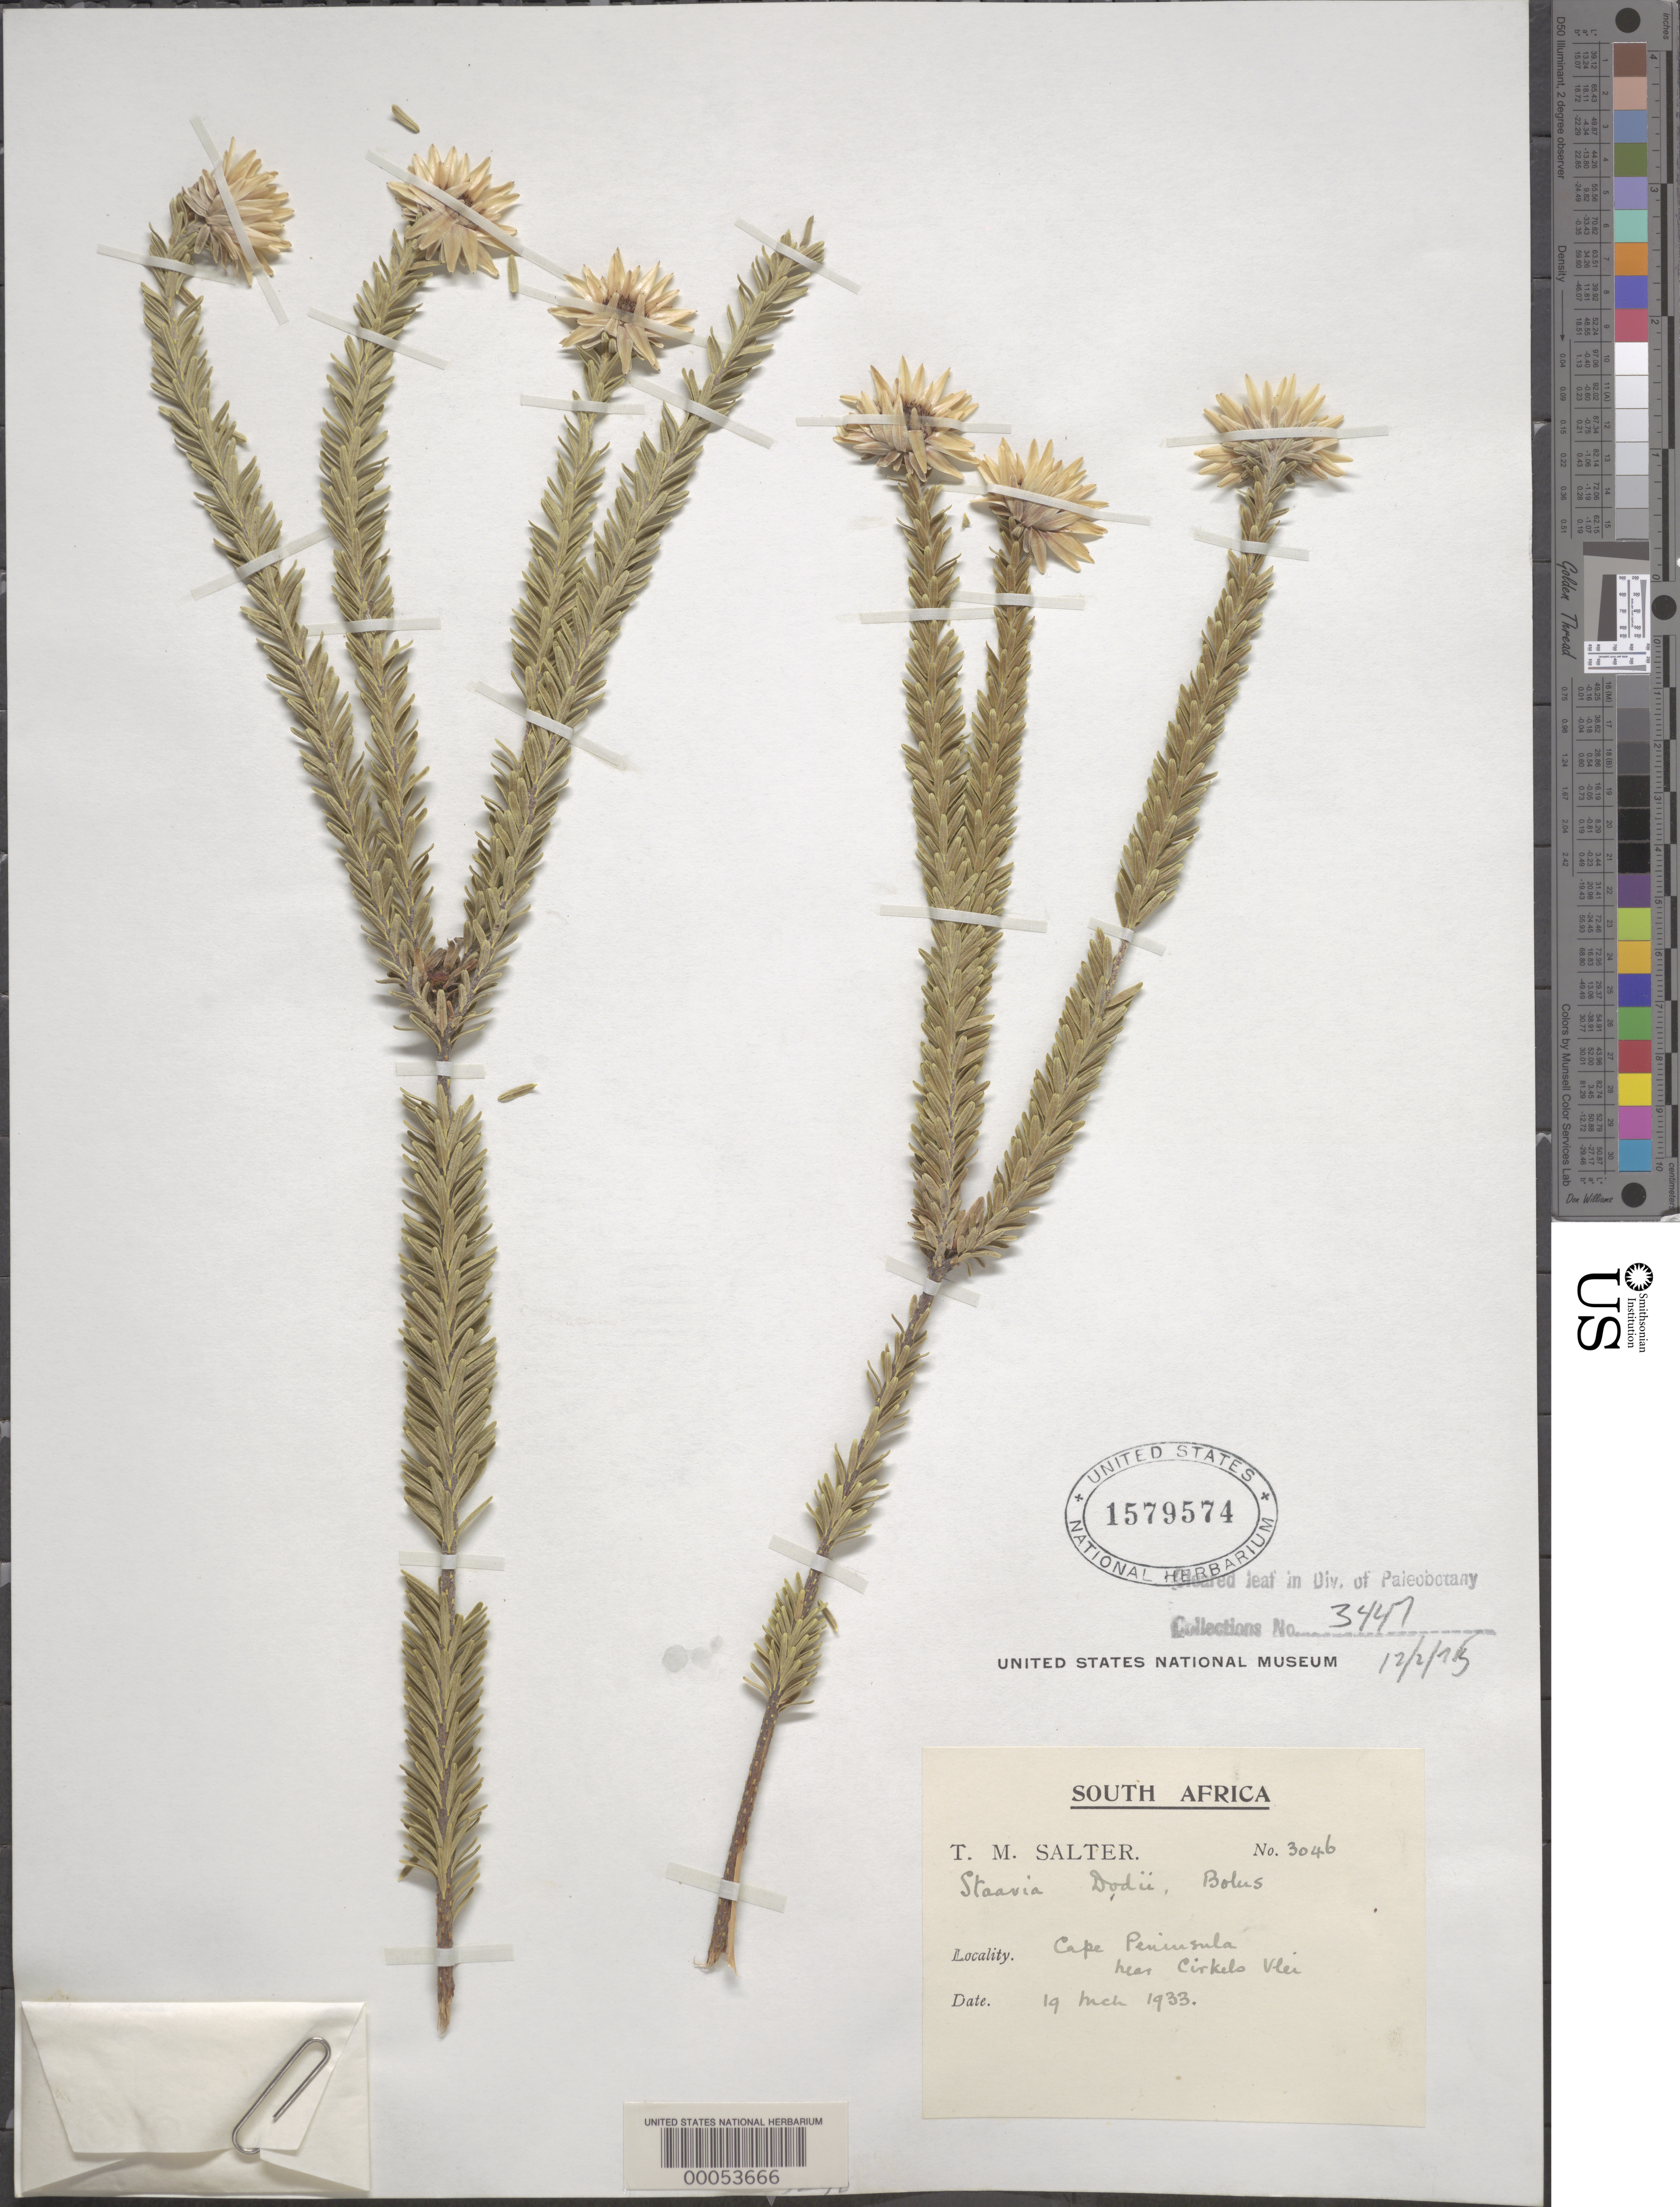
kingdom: Plantae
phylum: Tracheophyta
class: Magnoliopsida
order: Bruniales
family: Bruniaceae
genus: Staavia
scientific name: Staavia dodii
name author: Bolus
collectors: T. Salter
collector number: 3046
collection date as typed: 19 Mar 1933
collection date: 1933-03-19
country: South Africa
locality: Cape peninsula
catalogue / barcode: US 1579574